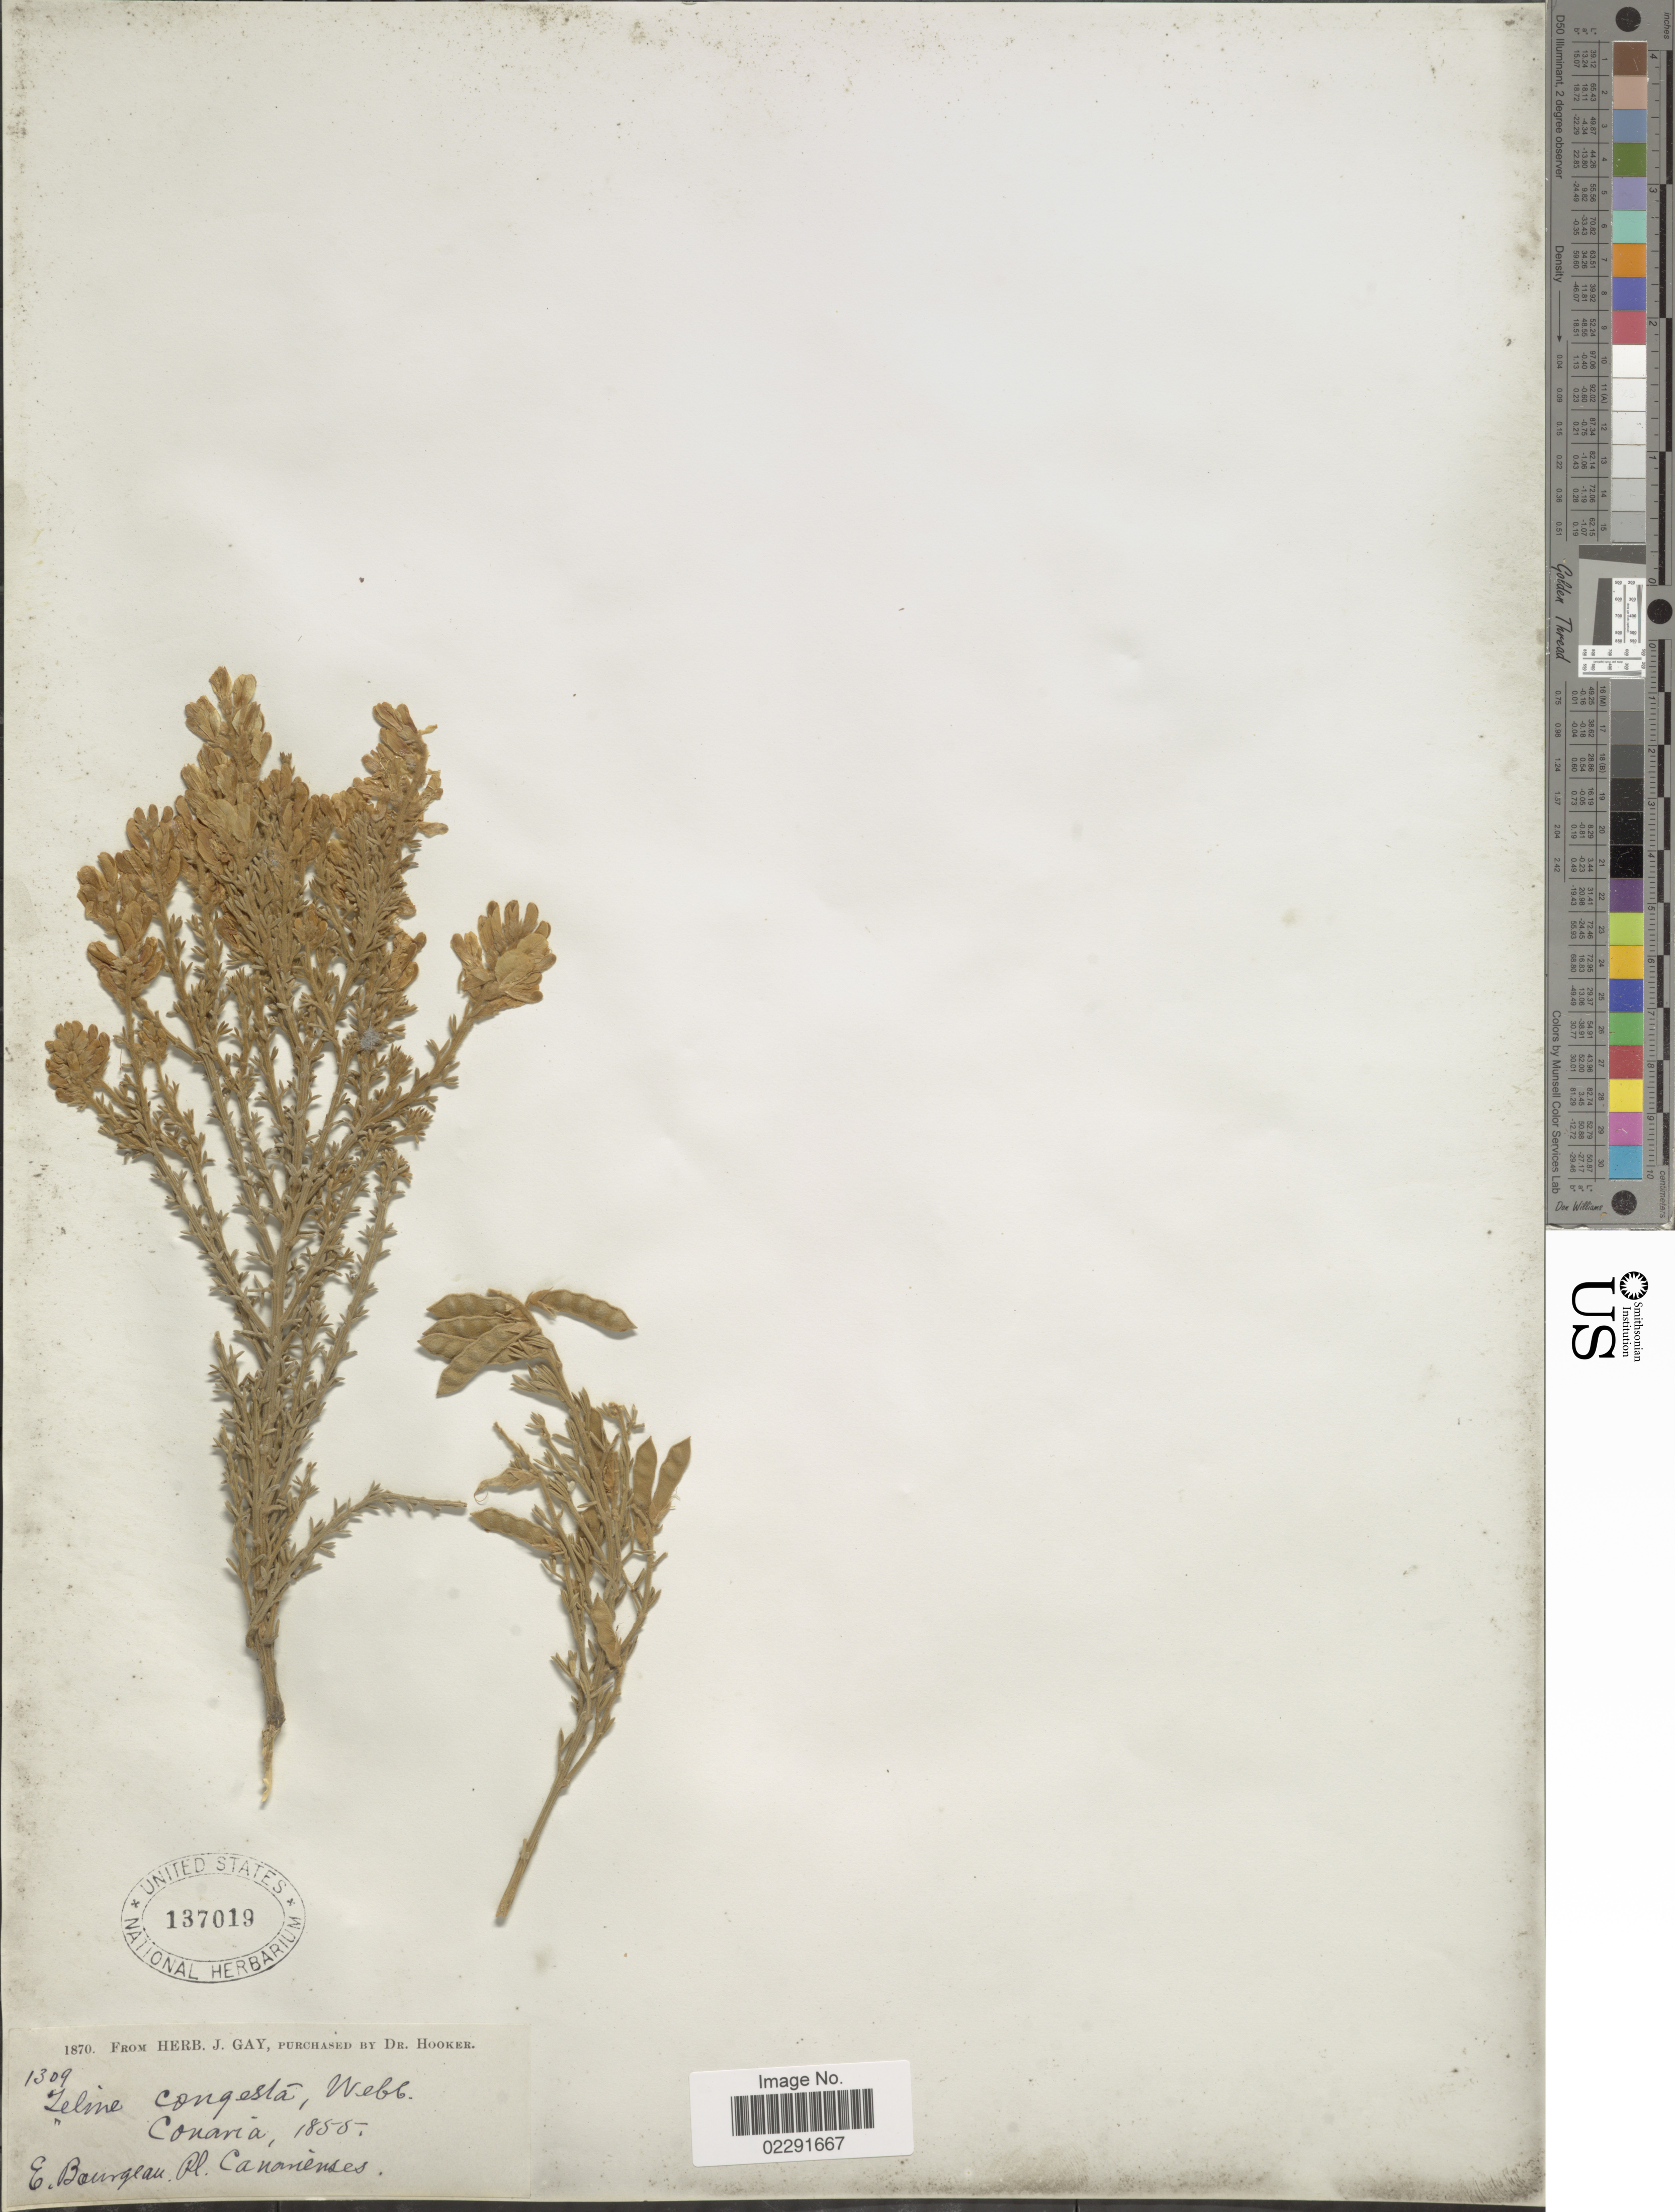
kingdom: Plantae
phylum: Tracheophyta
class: Magnoliopsida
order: Fabales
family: Fabaceae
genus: Genista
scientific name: Genista microphylla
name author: DC.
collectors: E. Bourgeau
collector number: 1309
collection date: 1855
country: Spain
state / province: Canarias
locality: Canaria.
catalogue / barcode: US 137019